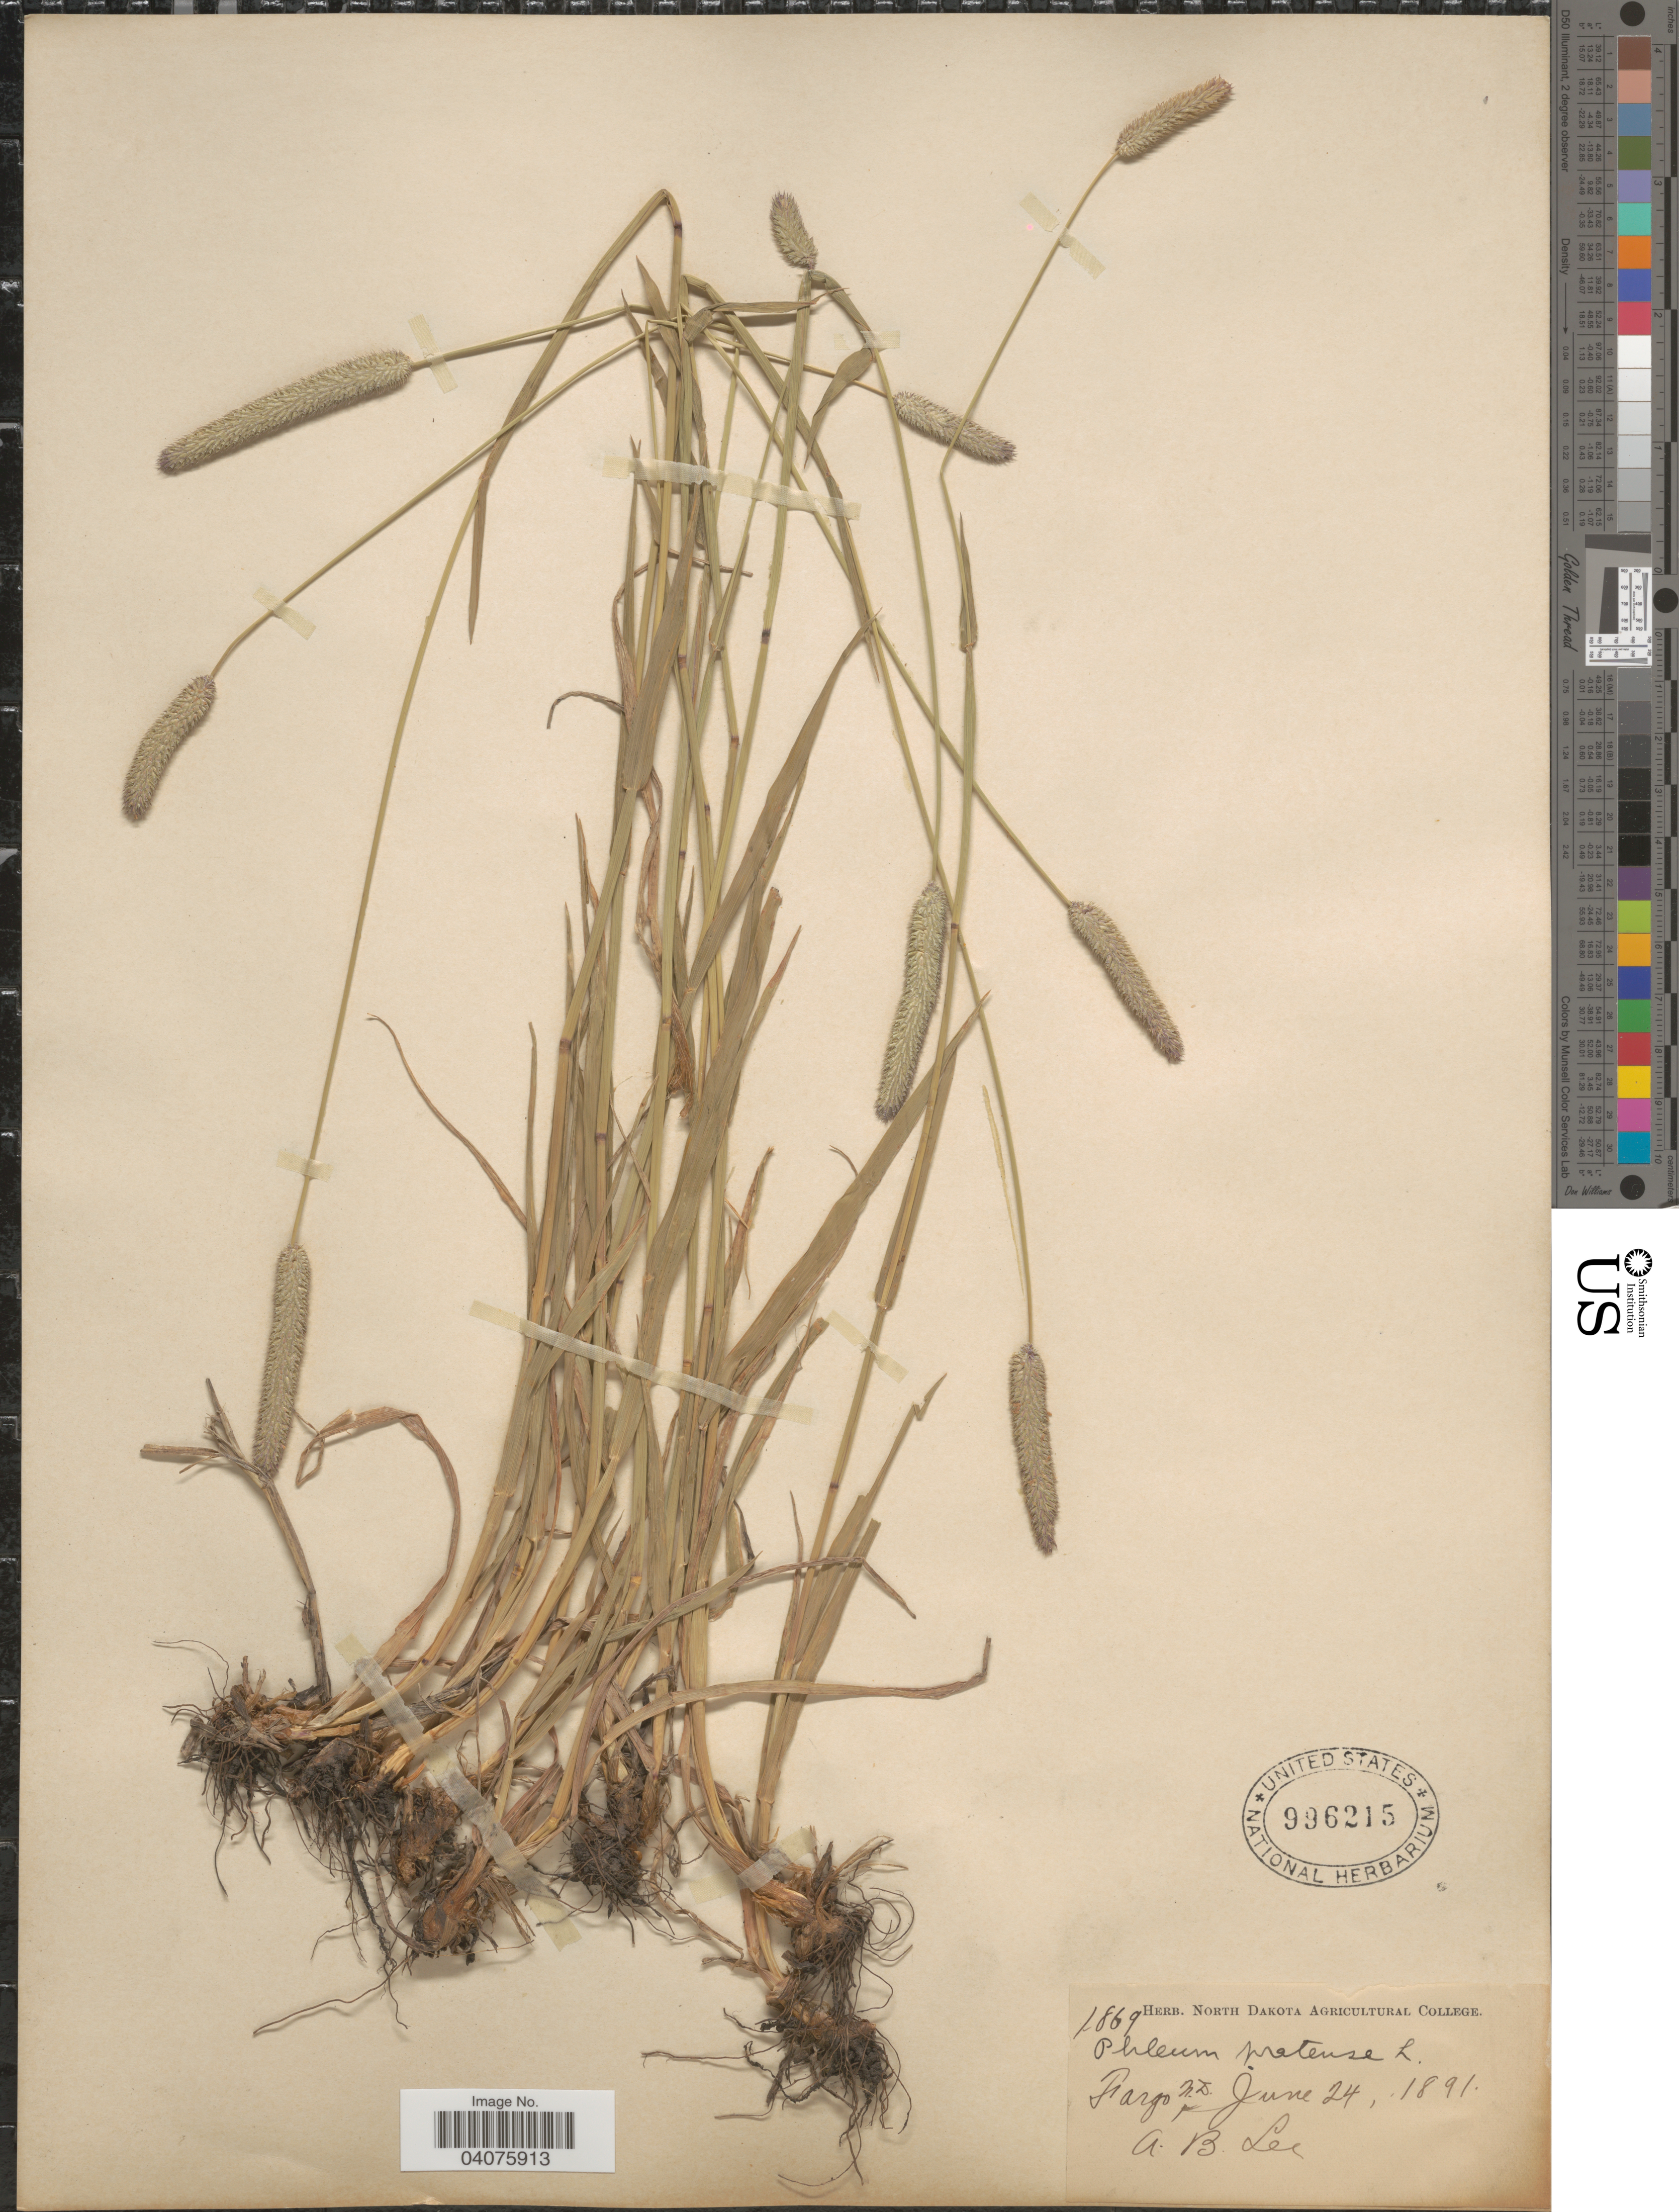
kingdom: Plantae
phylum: Tracheophyta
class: Liliopsida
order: Poales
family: Poaceae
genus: Phleum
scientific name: Phleum pratense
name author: L.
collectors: A. Lee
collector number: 1869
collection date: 1891-06-24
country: United States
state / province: North Dakota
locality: Fargo.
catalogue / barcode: US 996215